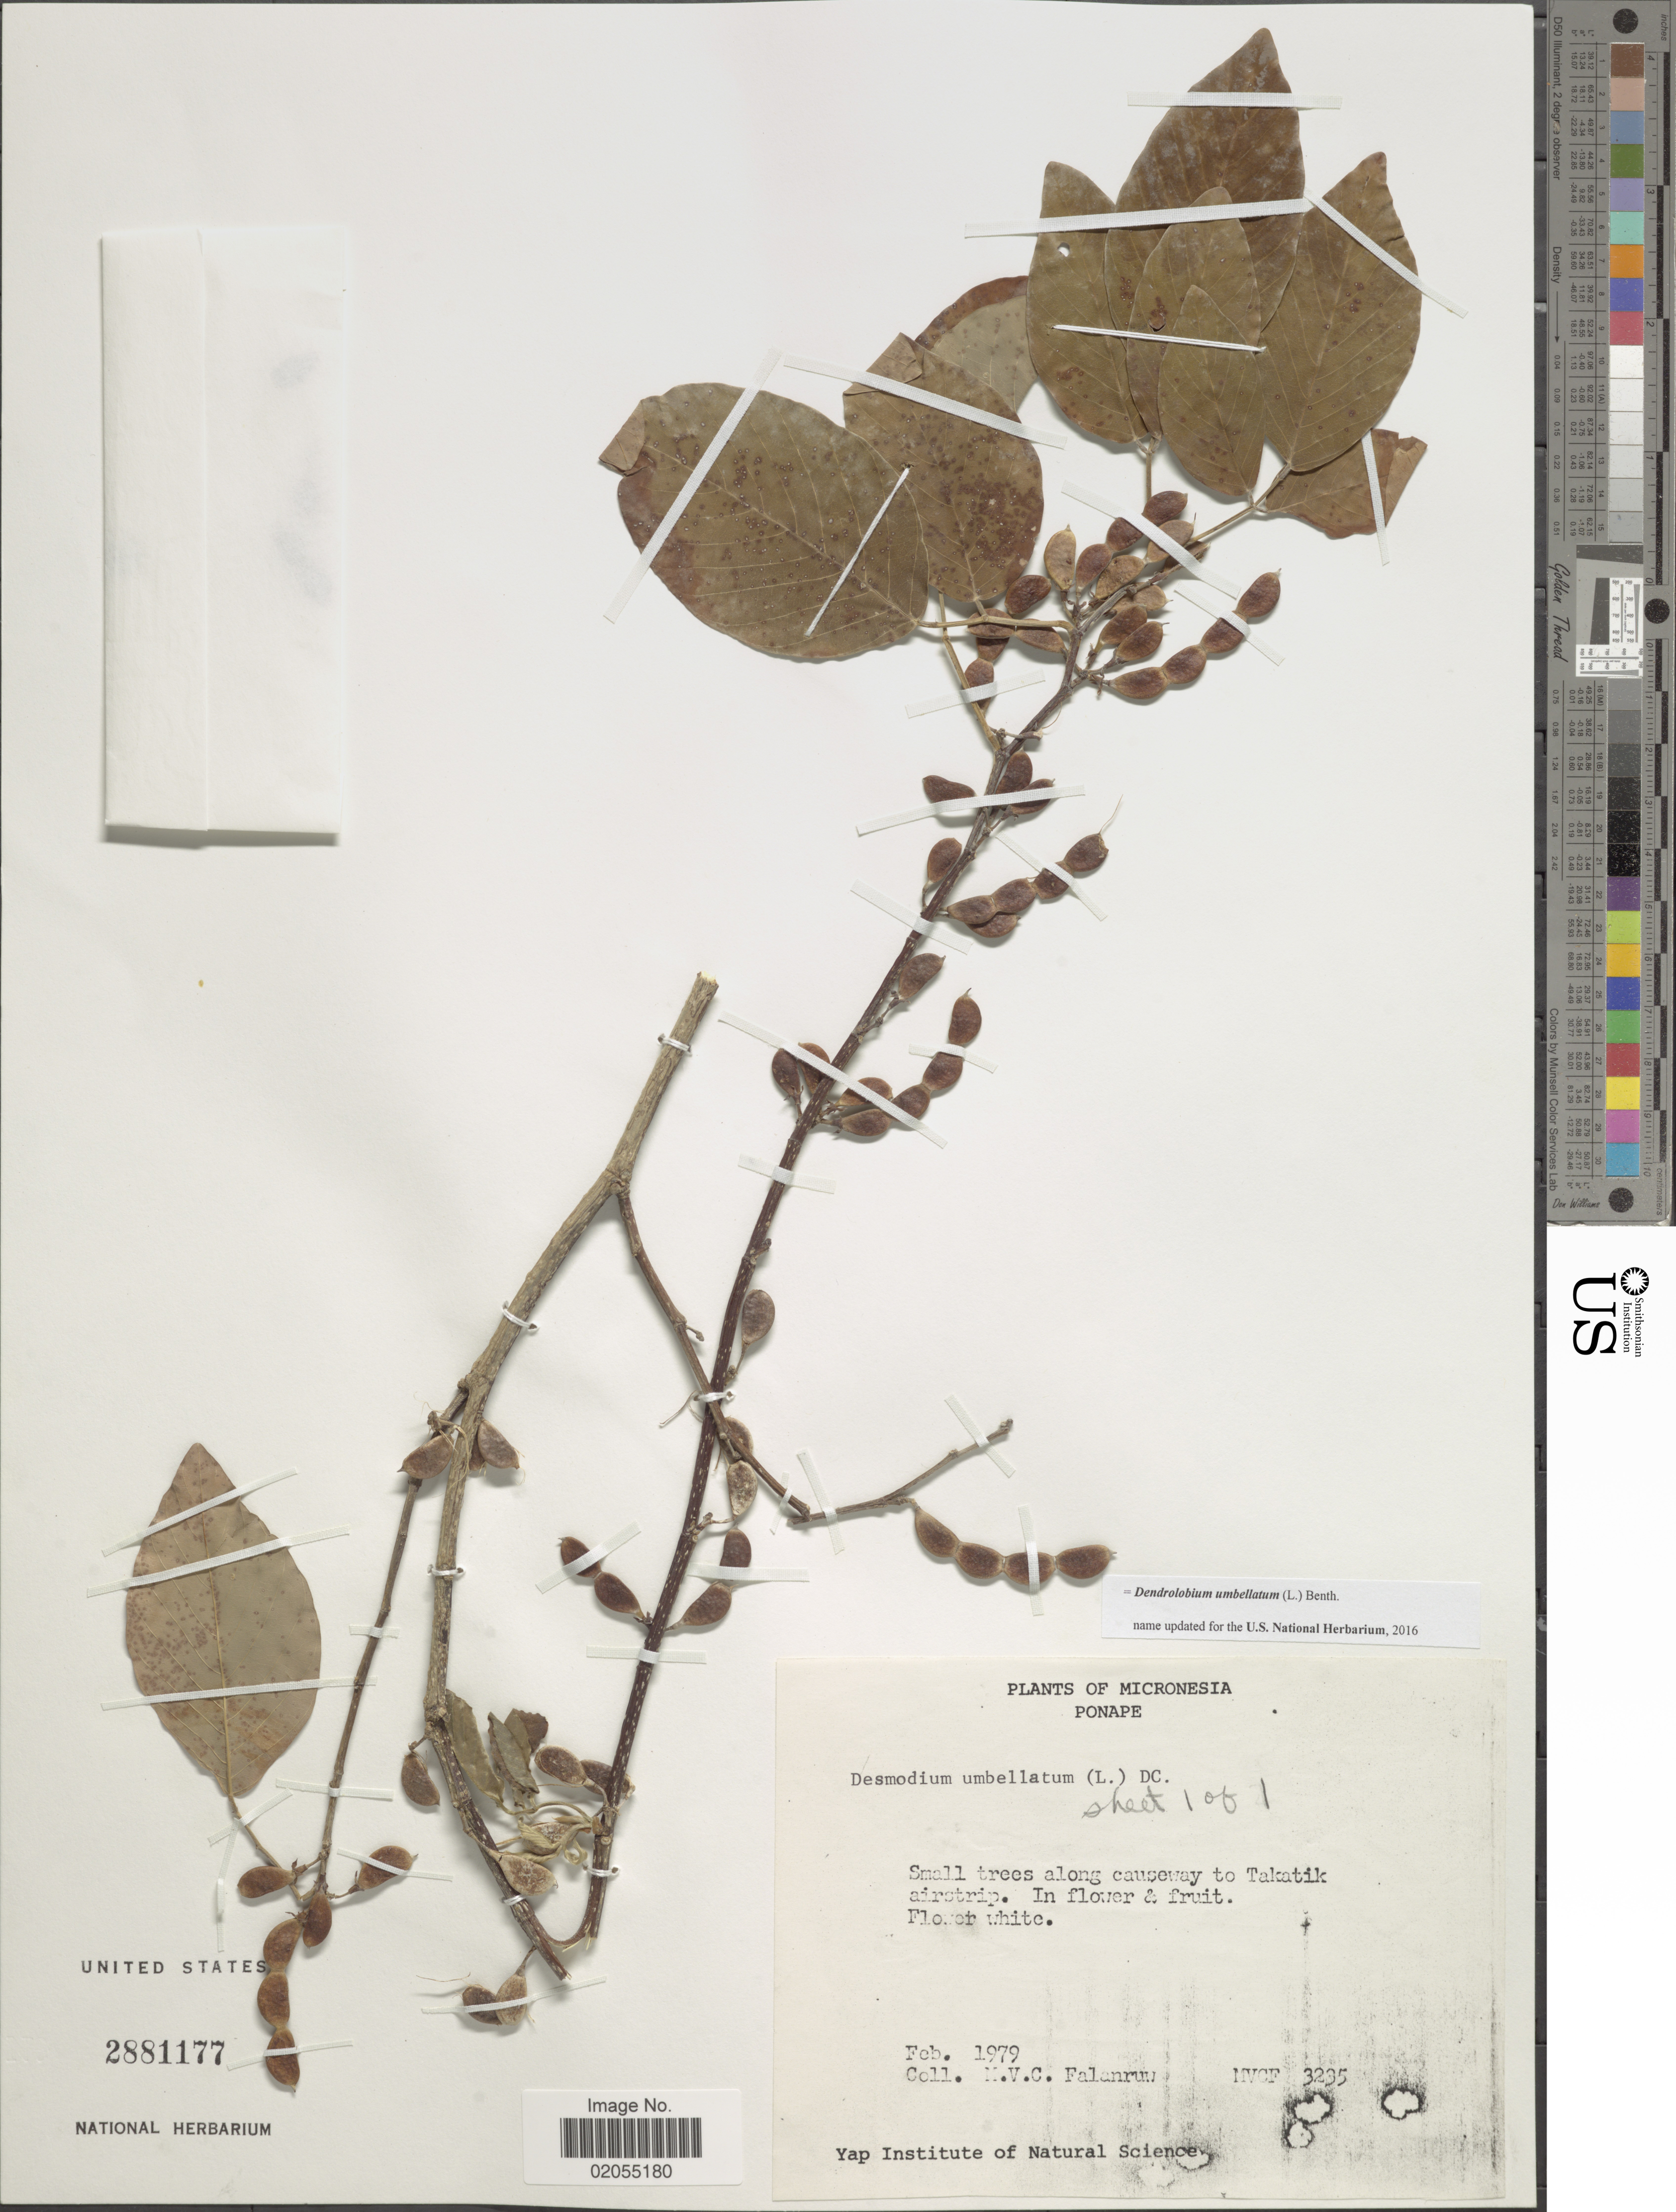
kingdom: Plantae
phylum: Tracheophyta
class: Magnoliopsida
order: Fabales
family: Fabaceae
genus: Dendrolobium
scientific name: Dendrolobium umbellatum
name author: (L.) Benth.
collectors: M. V. Falanruw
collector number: MVCF3235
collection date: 1979-02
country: Micronesia, Federated States of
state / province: Pohnpei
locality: Ponape. Small trees along causeway to Takatik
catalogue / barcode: US 2881177